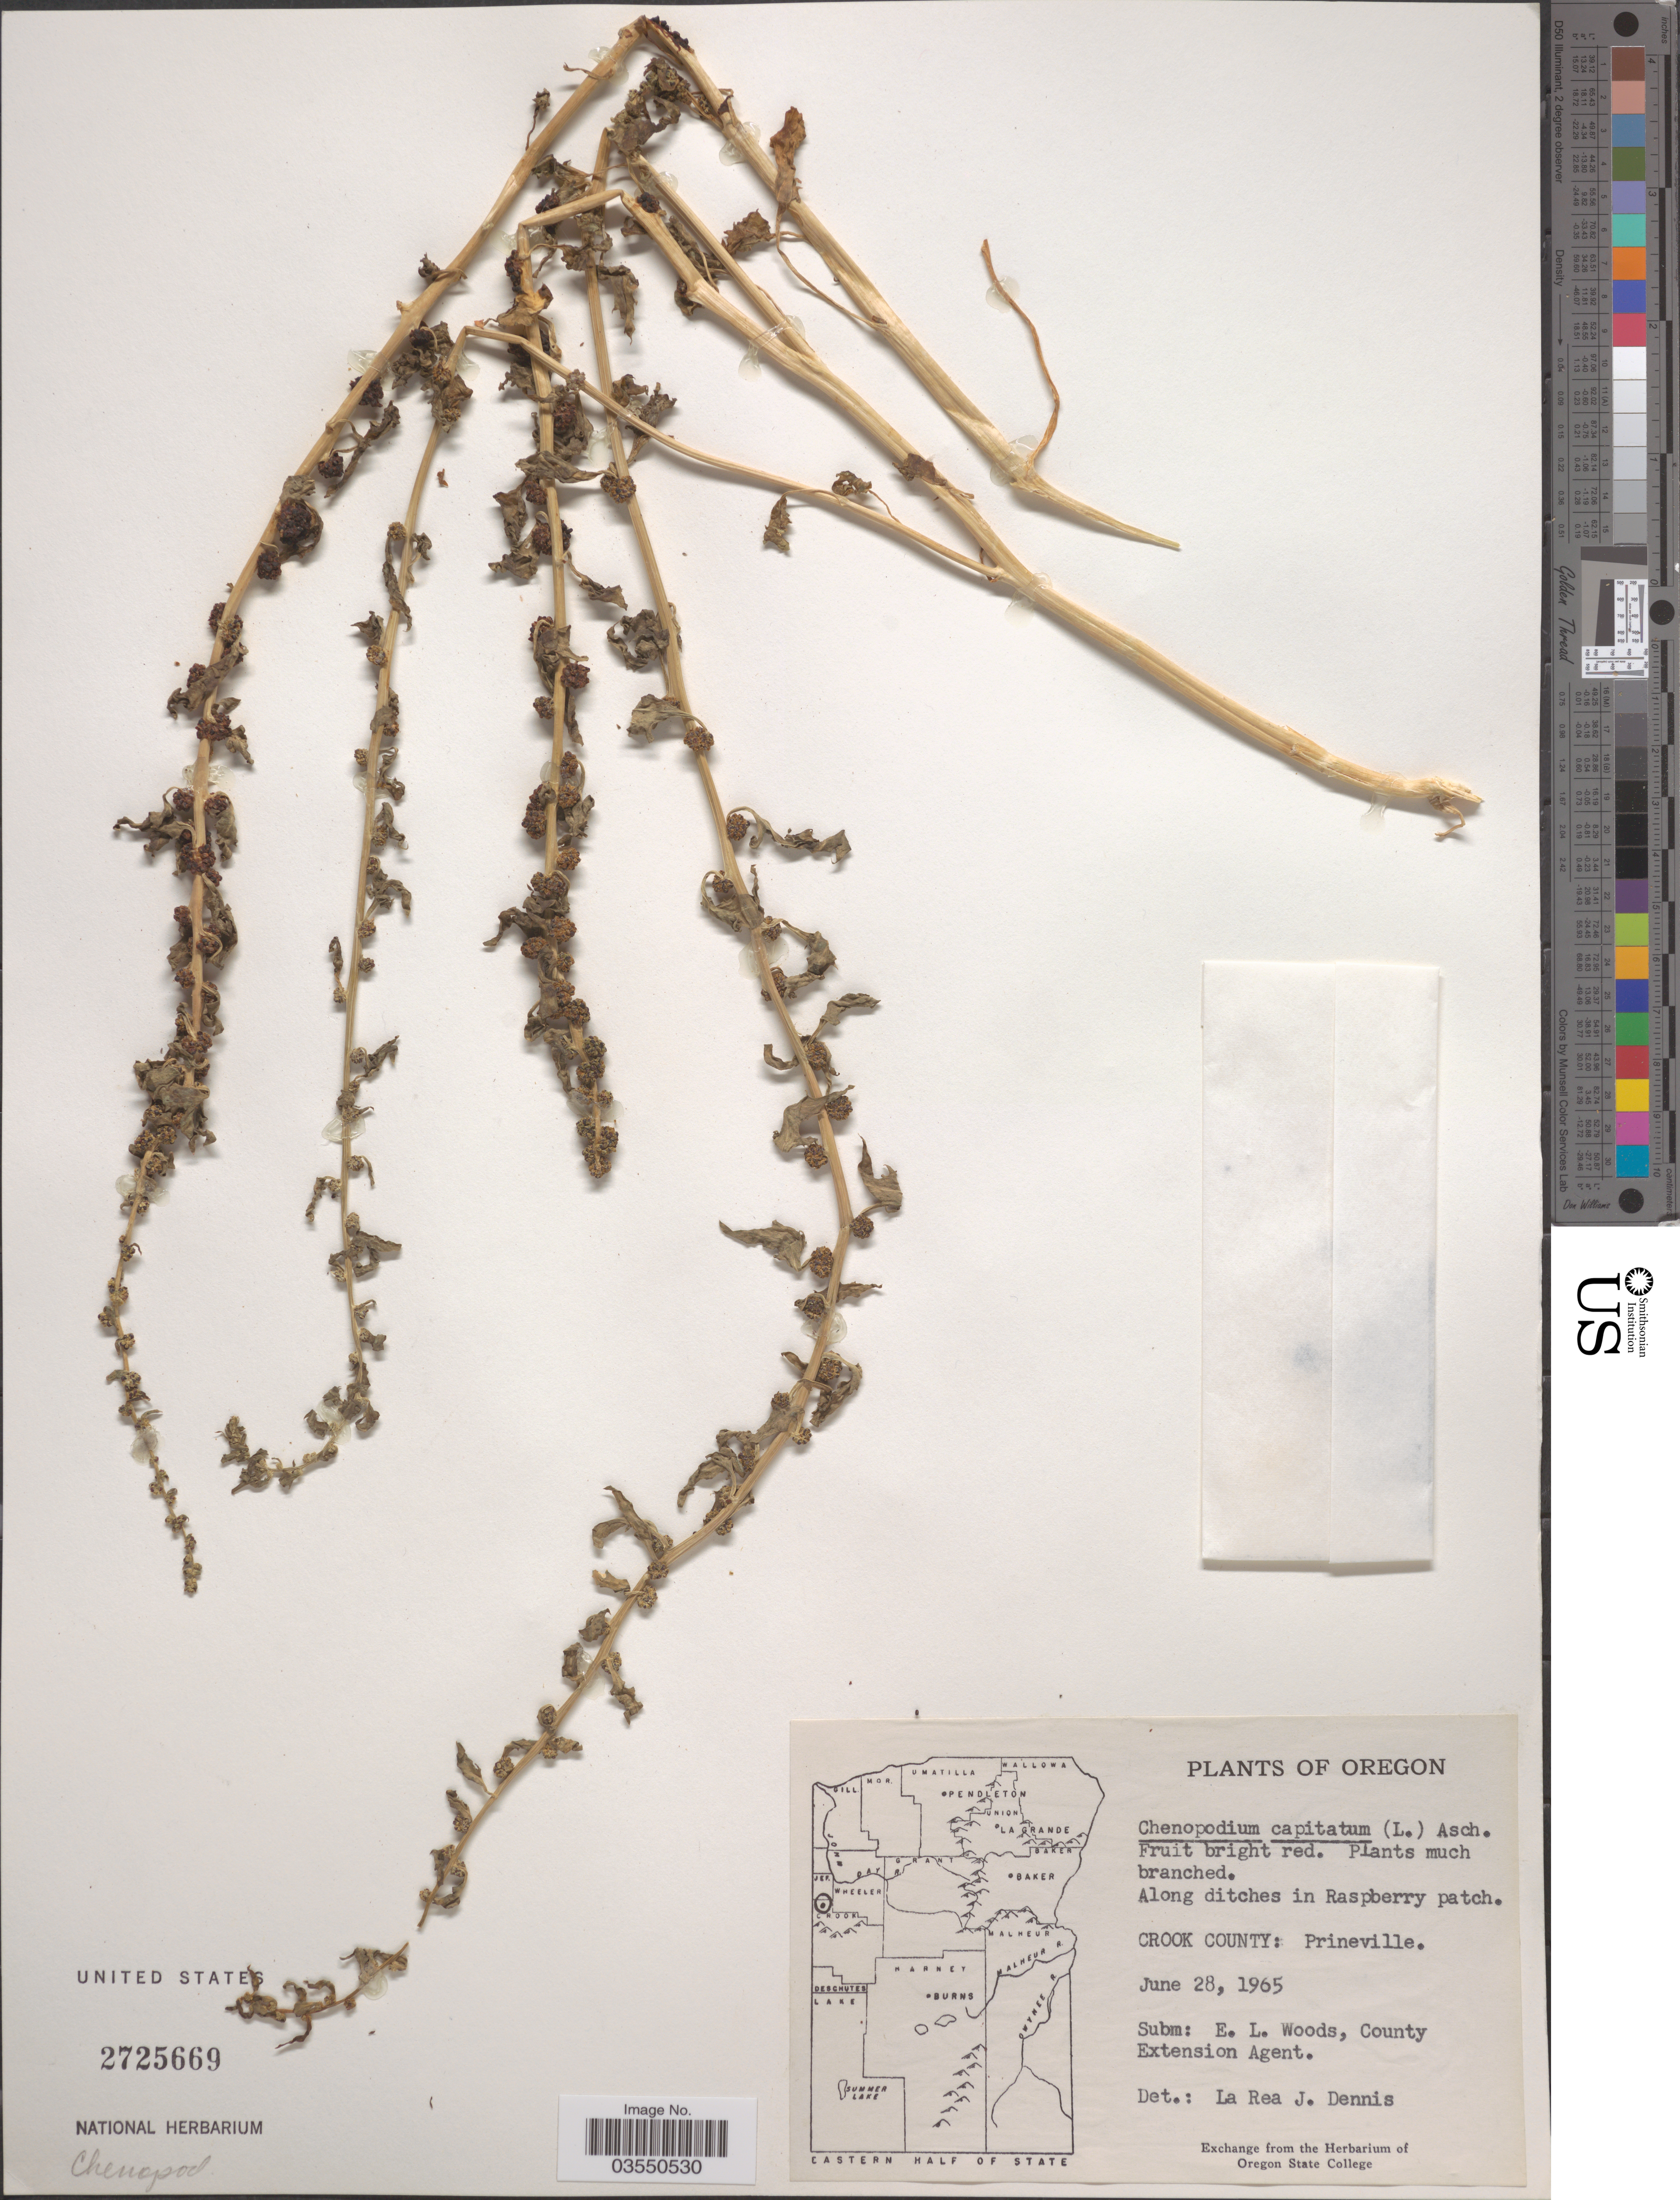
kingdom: Plantae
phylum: Tracheophyta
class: Magnoliopsida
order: Caryophyllales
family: Amaranthaceae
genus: Blitum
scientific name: Blitum capitatum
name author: L.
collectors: E. Woods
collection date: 1965-06-28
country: United States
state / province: Oregon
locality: Along ditches in Raspberry patch. Crook County: Prineville.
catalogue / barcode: US 2725669